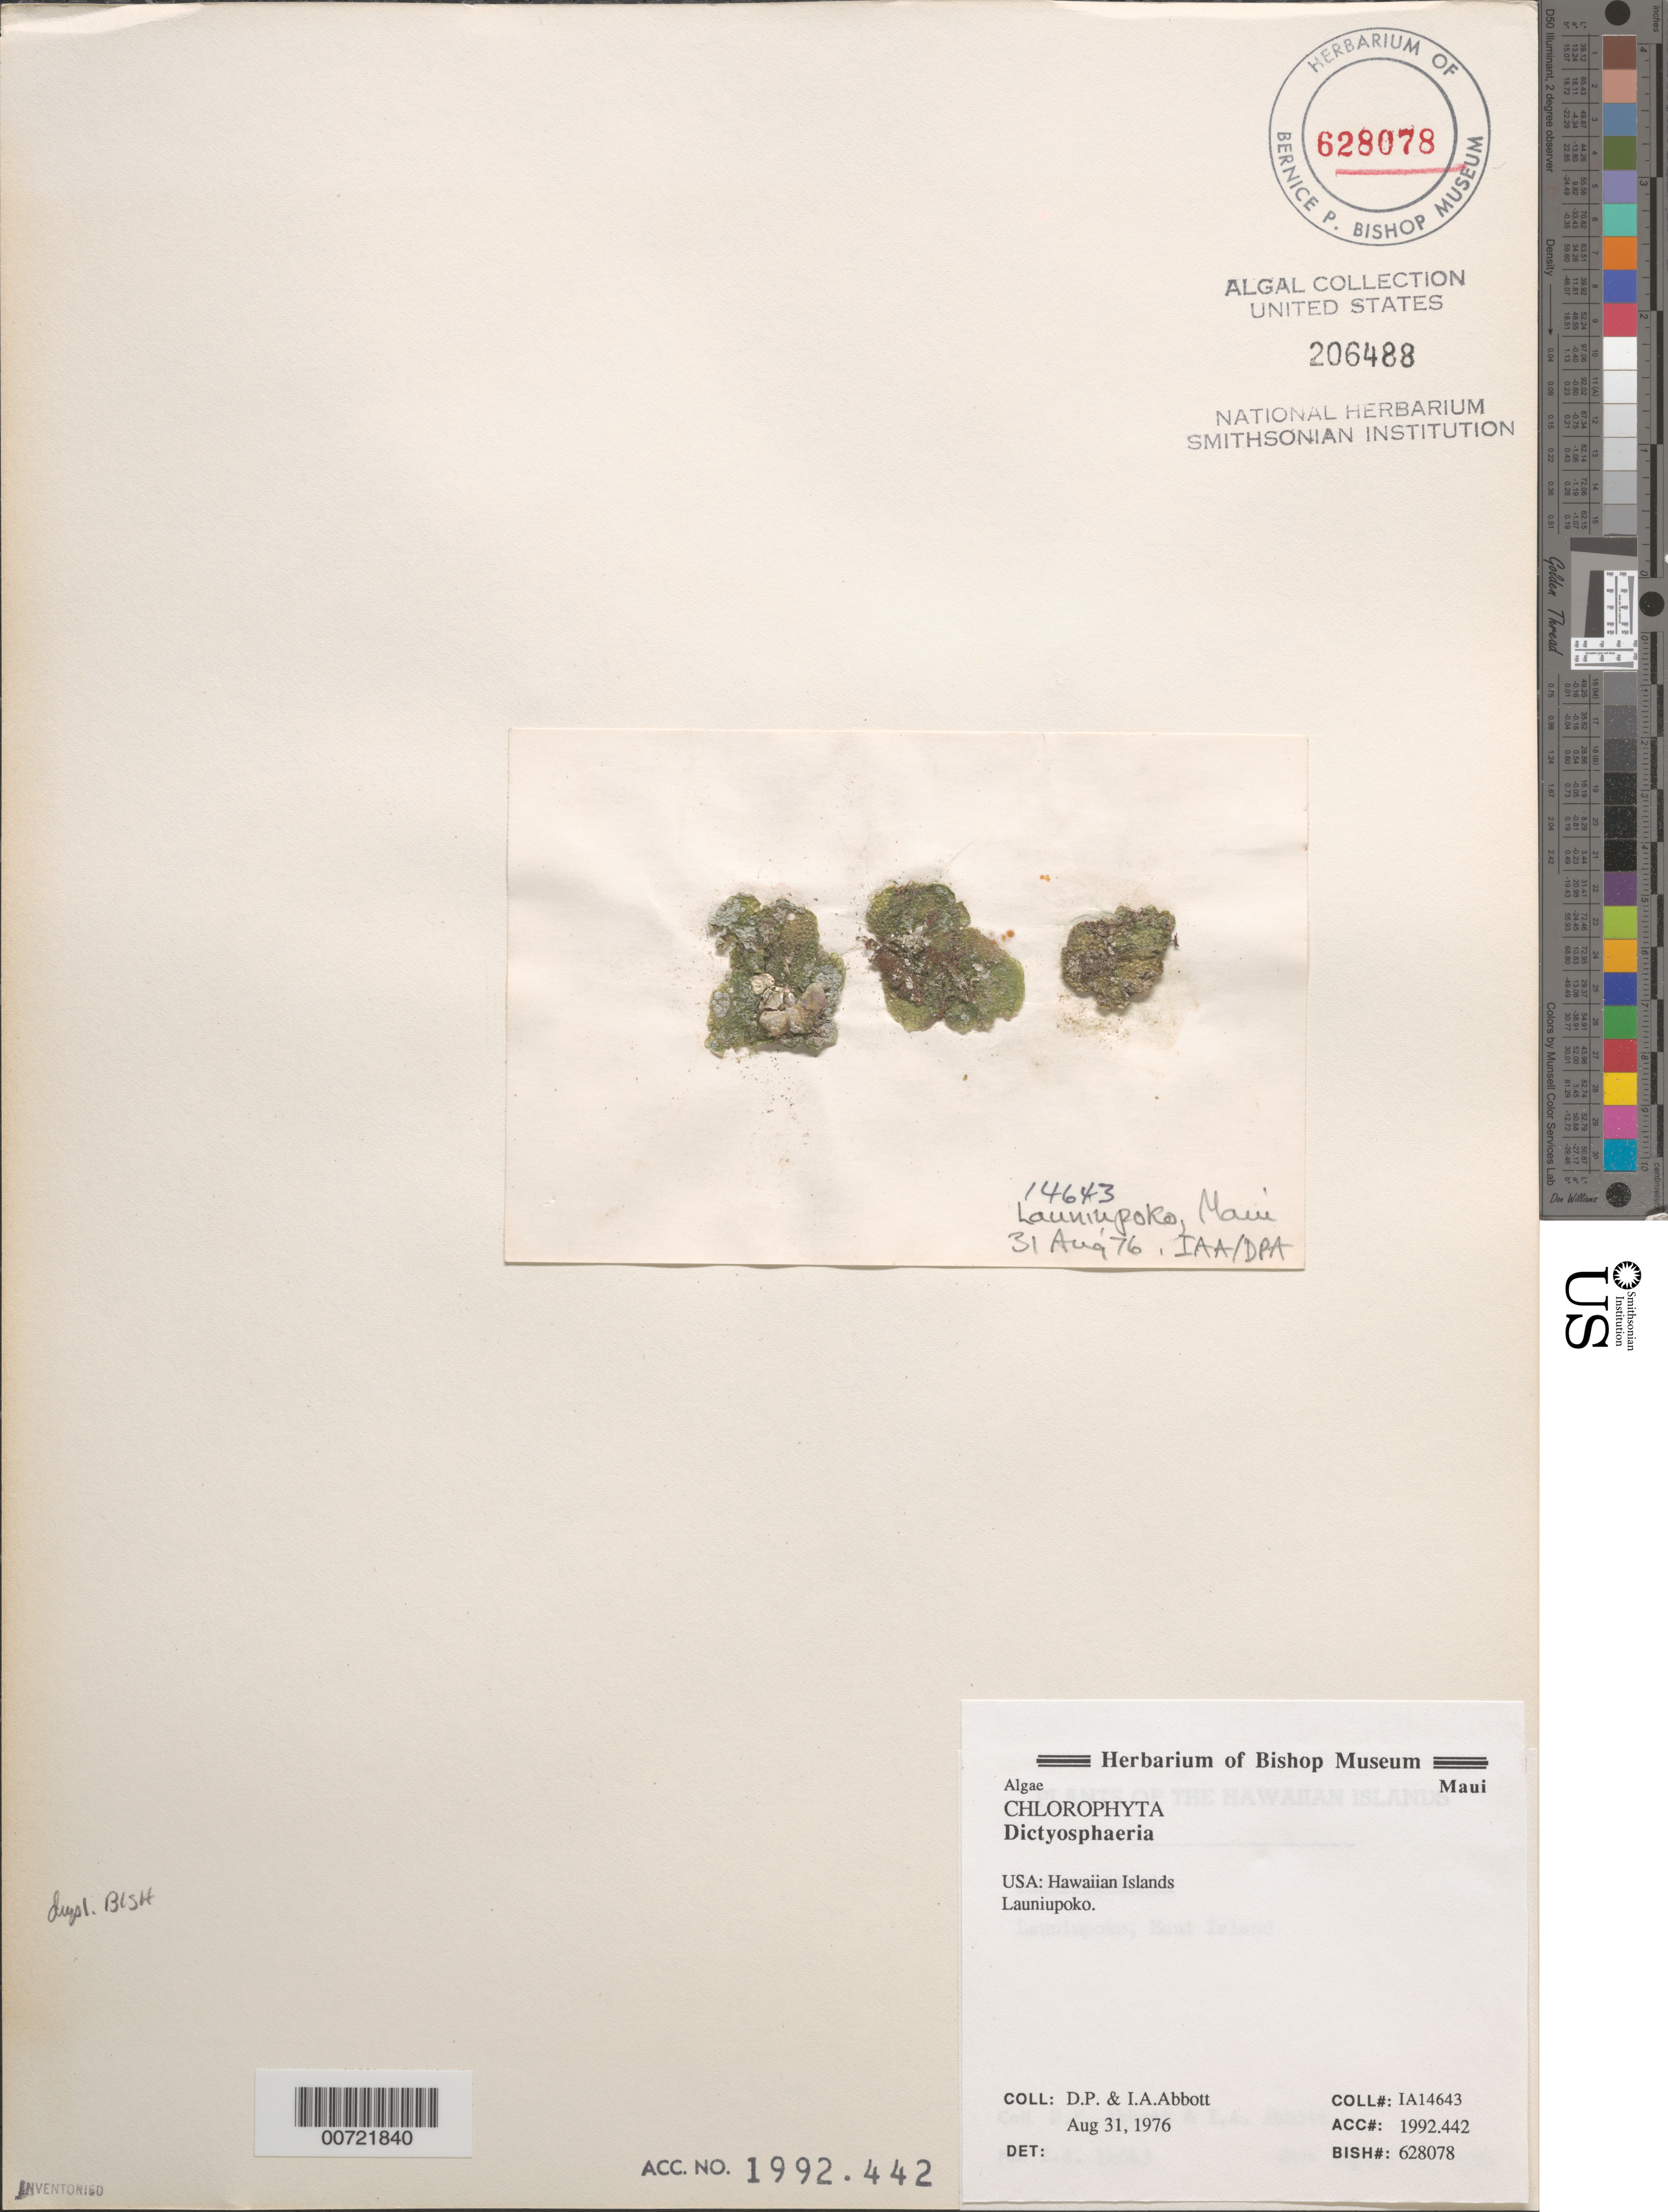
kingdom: Plantae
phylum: Chlorophyta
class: Ulvophyceae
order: Siphonocladales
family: Siphonocladaceae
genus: Dictyosphaeria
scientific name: Dictyosphaeria sp.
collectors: I. A. Abbott & D. P. Abbott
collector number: IAA 14643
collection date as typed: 31 Aug 1976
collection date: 1976-08-31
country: United States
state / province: Hawaii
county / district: Maui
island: Maui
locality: Launiupoko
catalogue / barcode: US 206488